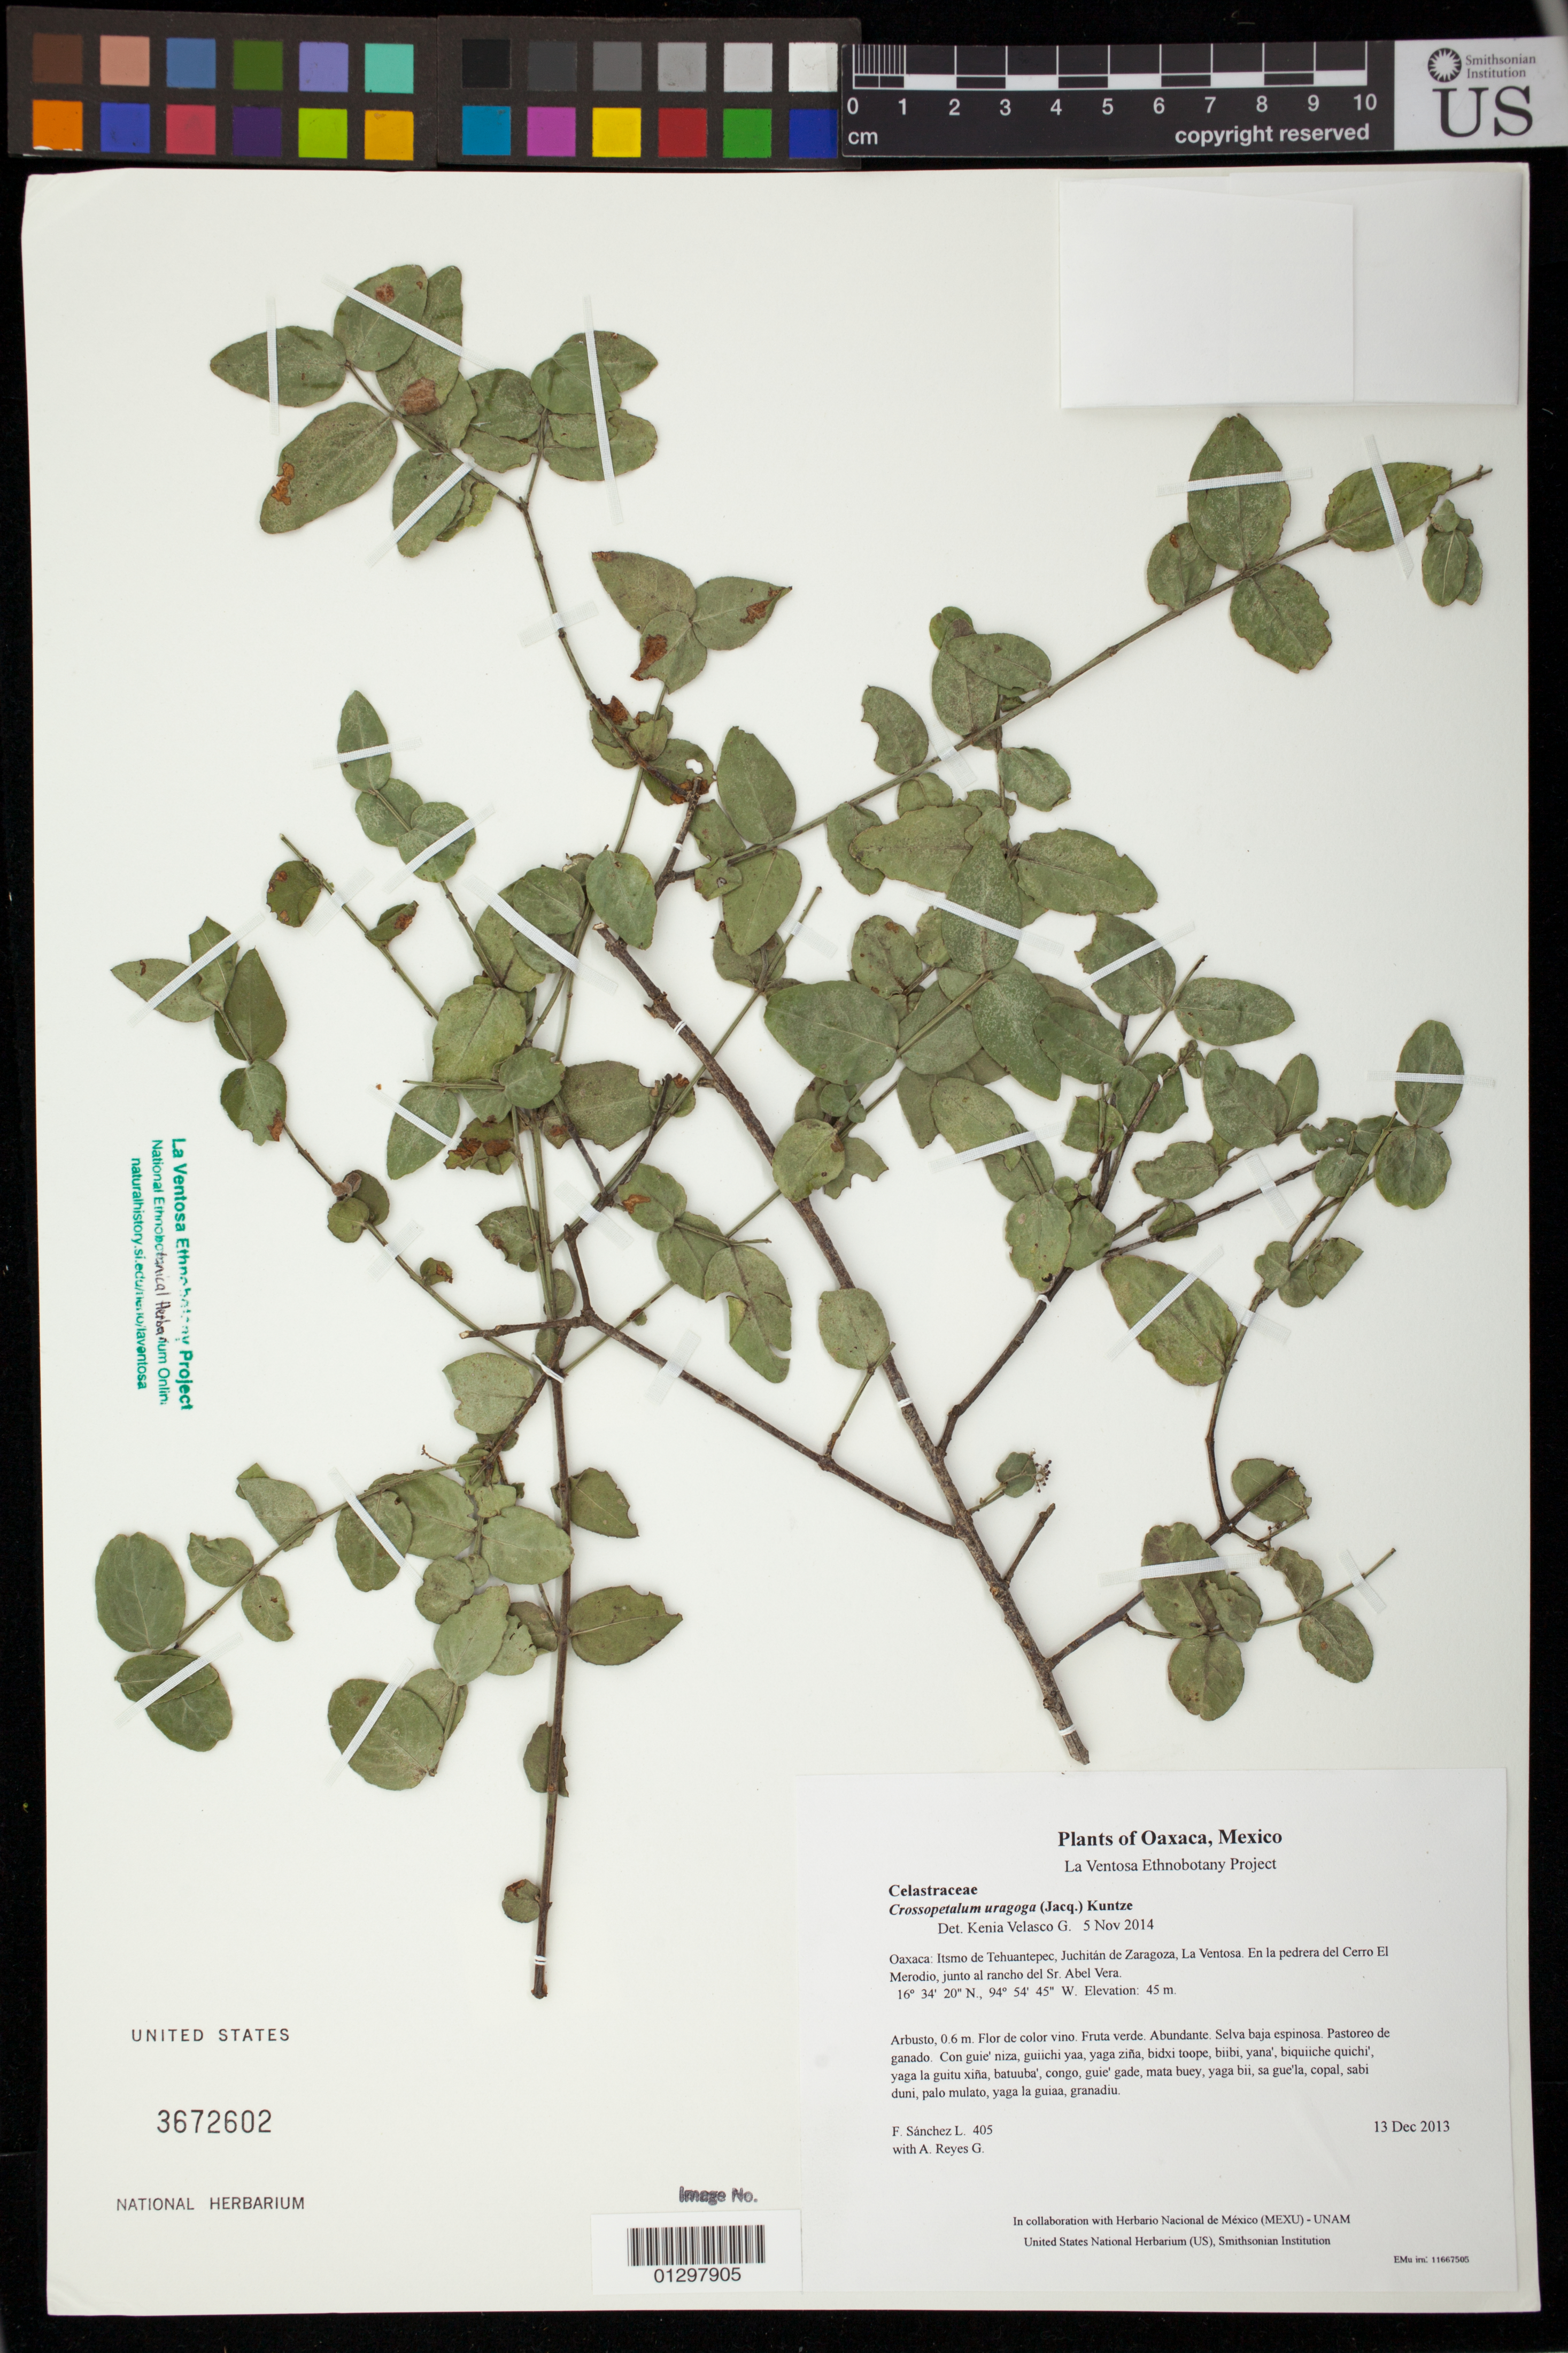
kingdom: Plantae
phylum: Tracheophyta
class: Magnoliopsida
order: Celastrales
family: Celastraceae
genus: Crossopetalum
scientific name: Crossopetalum uragoga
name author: (Jacq.) Kuntze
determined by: Velasco G., Kenia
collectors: F. Sánchez L. & A. Reyes G.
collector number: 405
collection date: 2013-12-13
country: Mexico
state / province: Oaxaca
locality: Itsmo de Tehuantepec, Juchitán de Zaragoza, La Ventosa. En la pedrera del Cerro El Merodio, junto al rancho del Sr. Abel Vera.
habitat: Selva baja espinosa. Pastoreo de ganado.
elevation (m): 45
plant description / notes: JEBOT, MEXU, SERO, US; Yaga bandaga. 0.6 m. Guie' naxiña' nacahui. Cuaananaxhi naga'. Stale.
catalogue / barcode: US 3672602